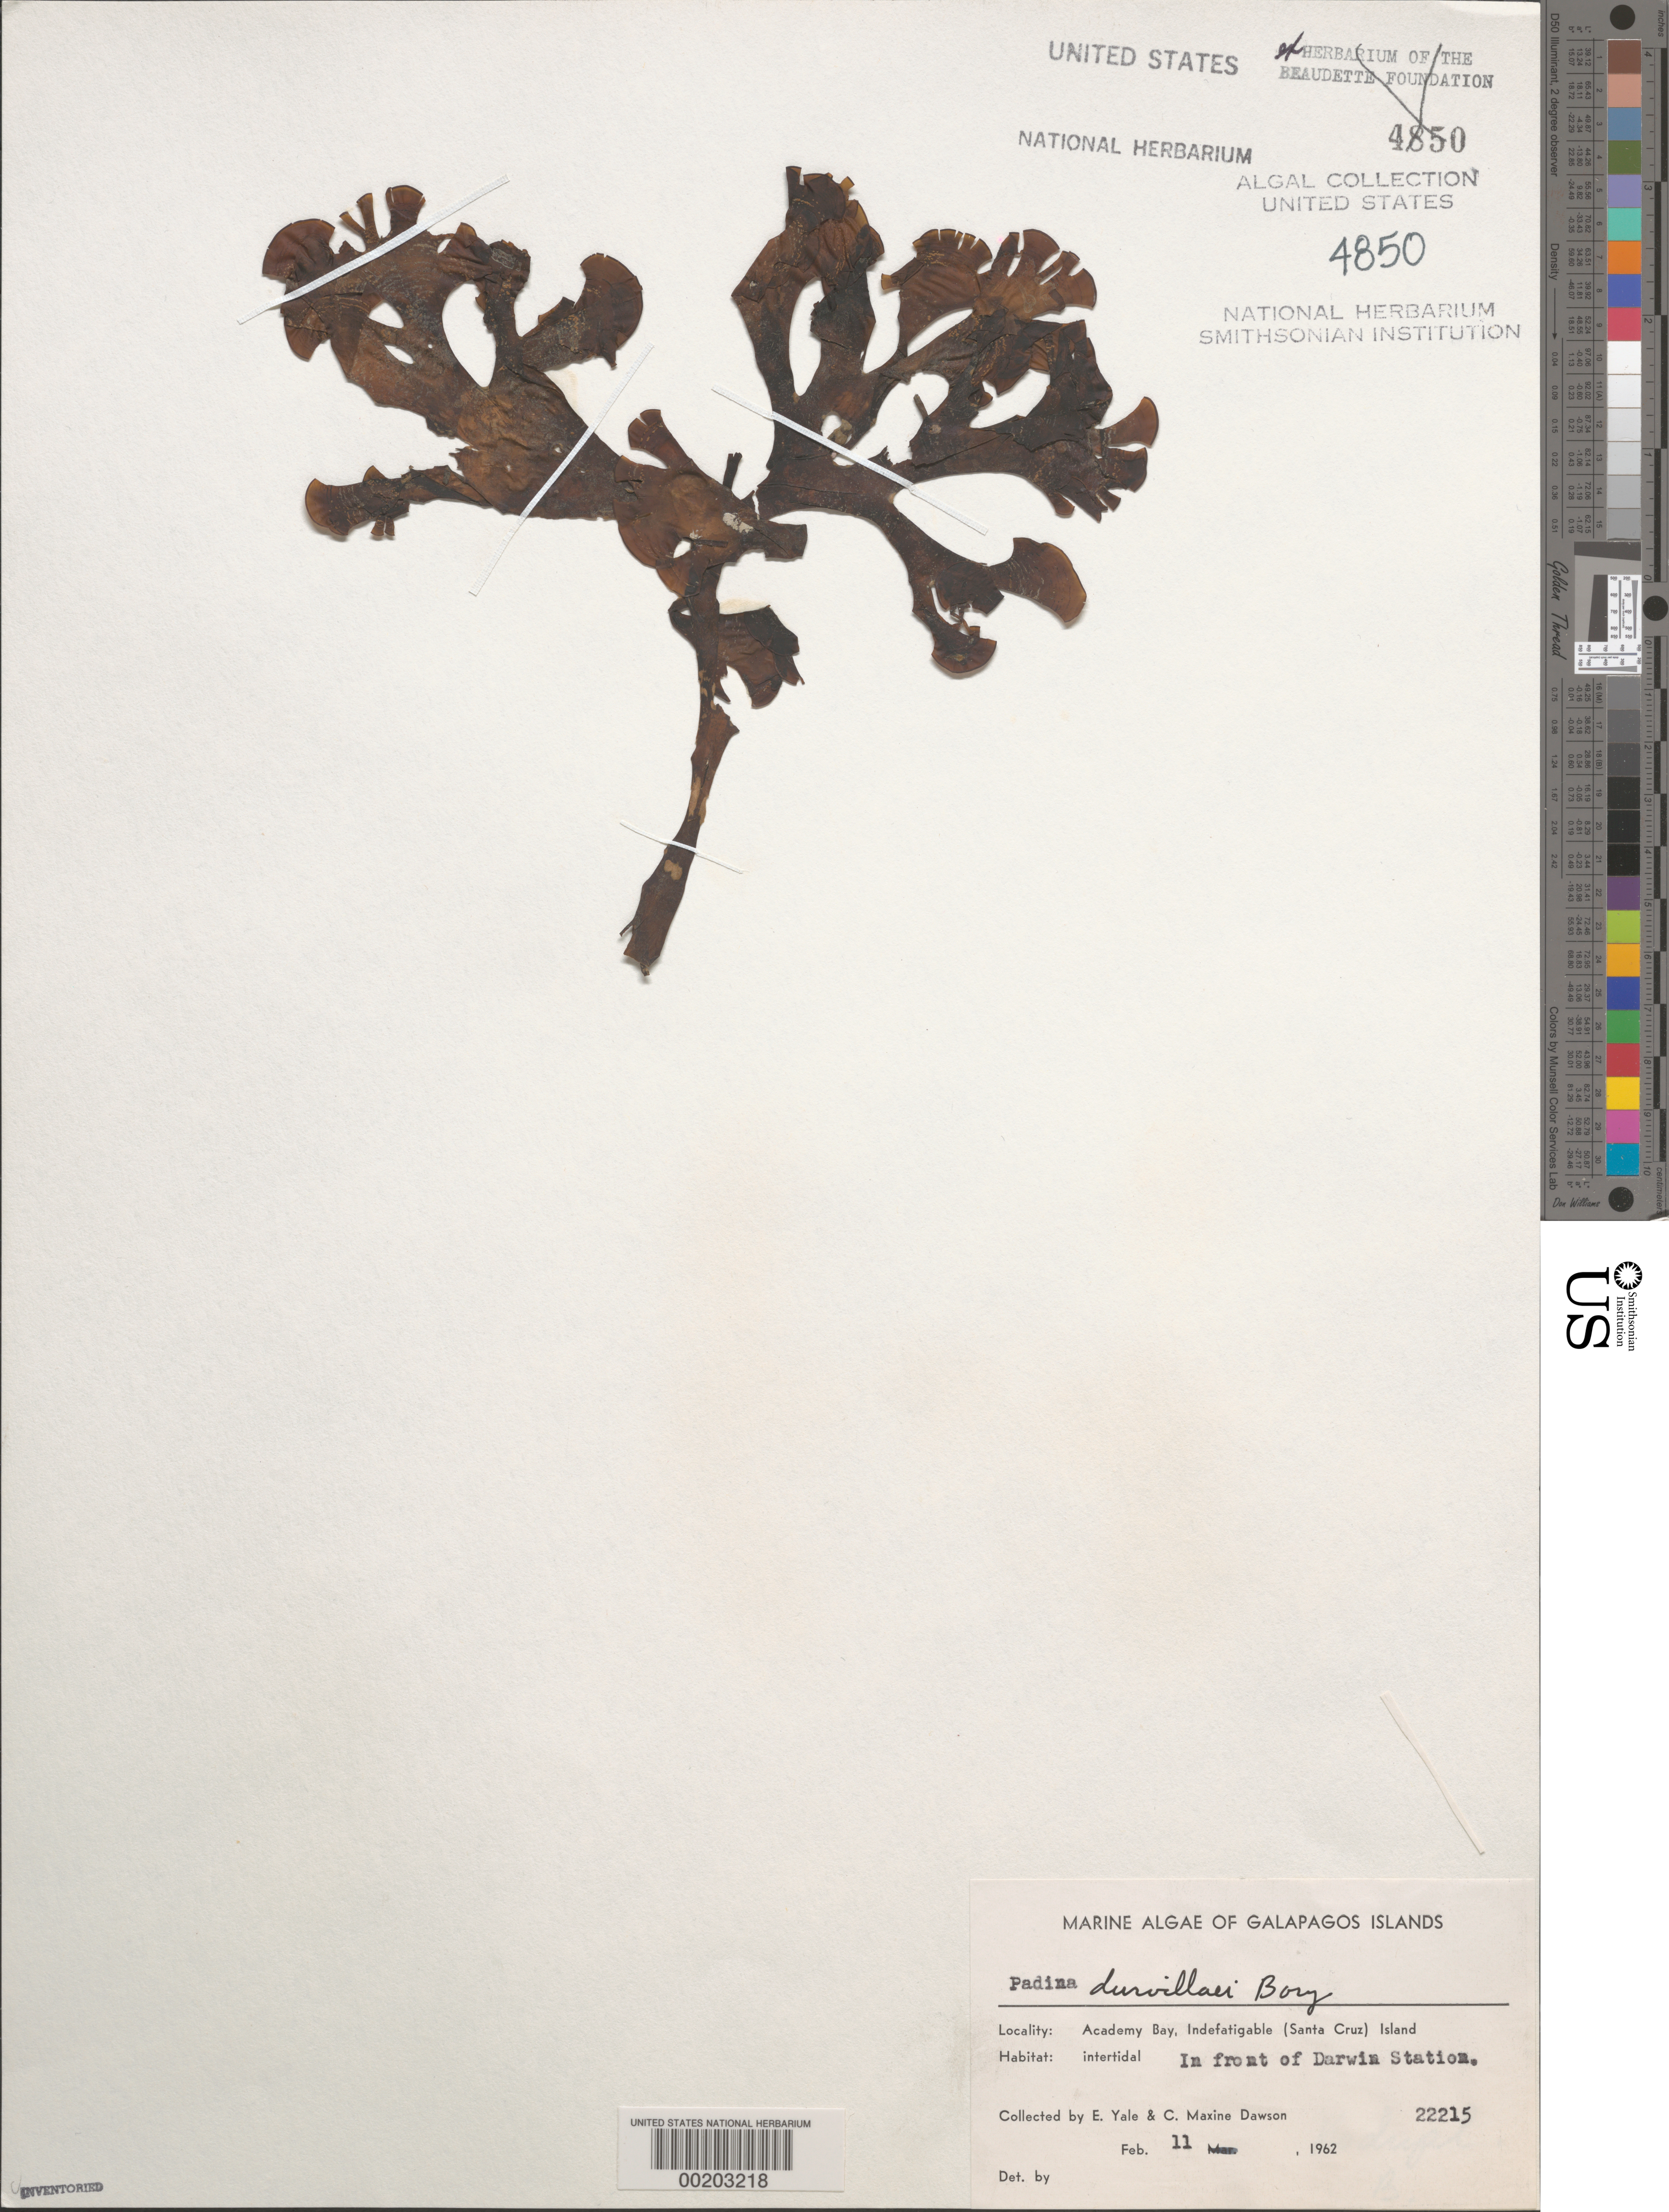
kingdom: Chromista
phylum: Ochrophyta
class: Phaeophyceae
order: Dictyotales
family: Dictyotaceae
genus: Padina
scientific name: Padina durvillaei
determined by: Dawson, E. Y.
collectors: E. Y. Dawson & C. M. Dawson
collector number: EYD 22215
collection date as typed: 11 Feb 1962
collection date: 1962-02-11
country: Ecuador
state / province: Colón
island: Santa Cruz [Indefatigable, Chaves]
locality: Academy Bay, Darwin Station shore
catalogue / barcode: US 4850